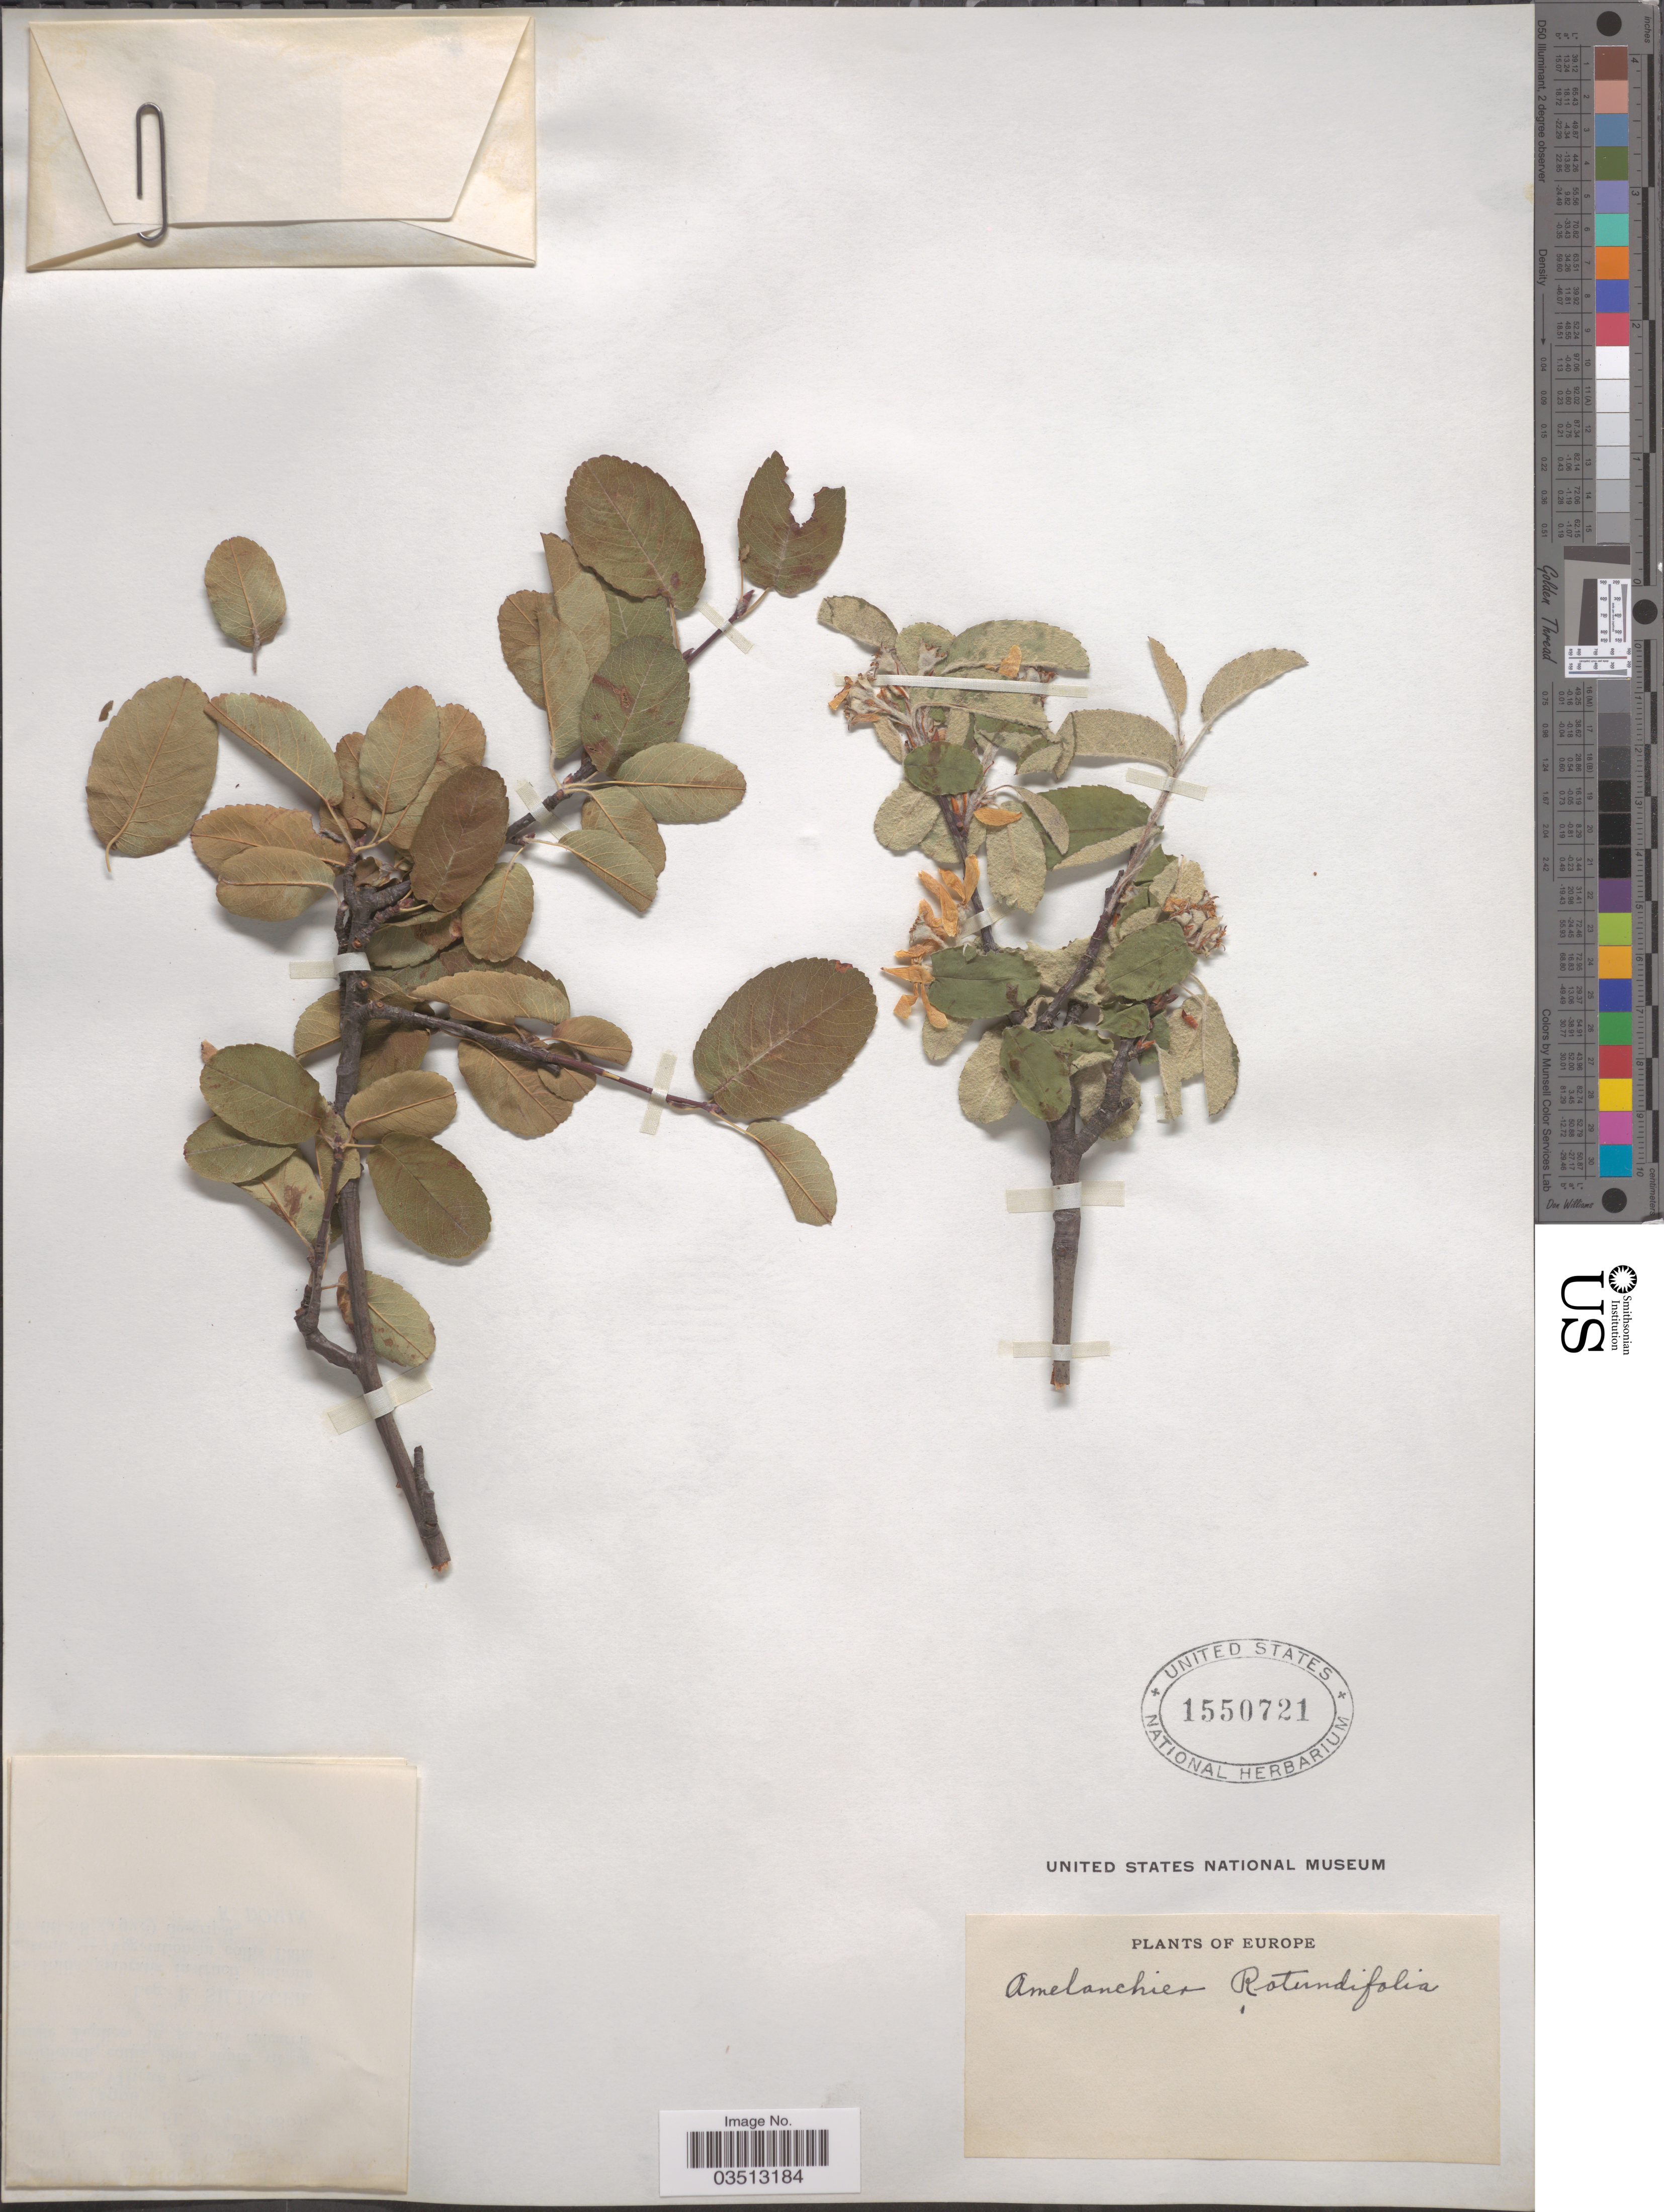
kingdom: Plantae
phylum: Tracheophyta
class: Magnoliopsida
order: Rosales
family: Rosaceae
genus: Amelanchier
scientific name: Amelanchier rotundifolia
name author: Dum. Cours.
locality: Europe.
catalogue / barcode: US 1550721